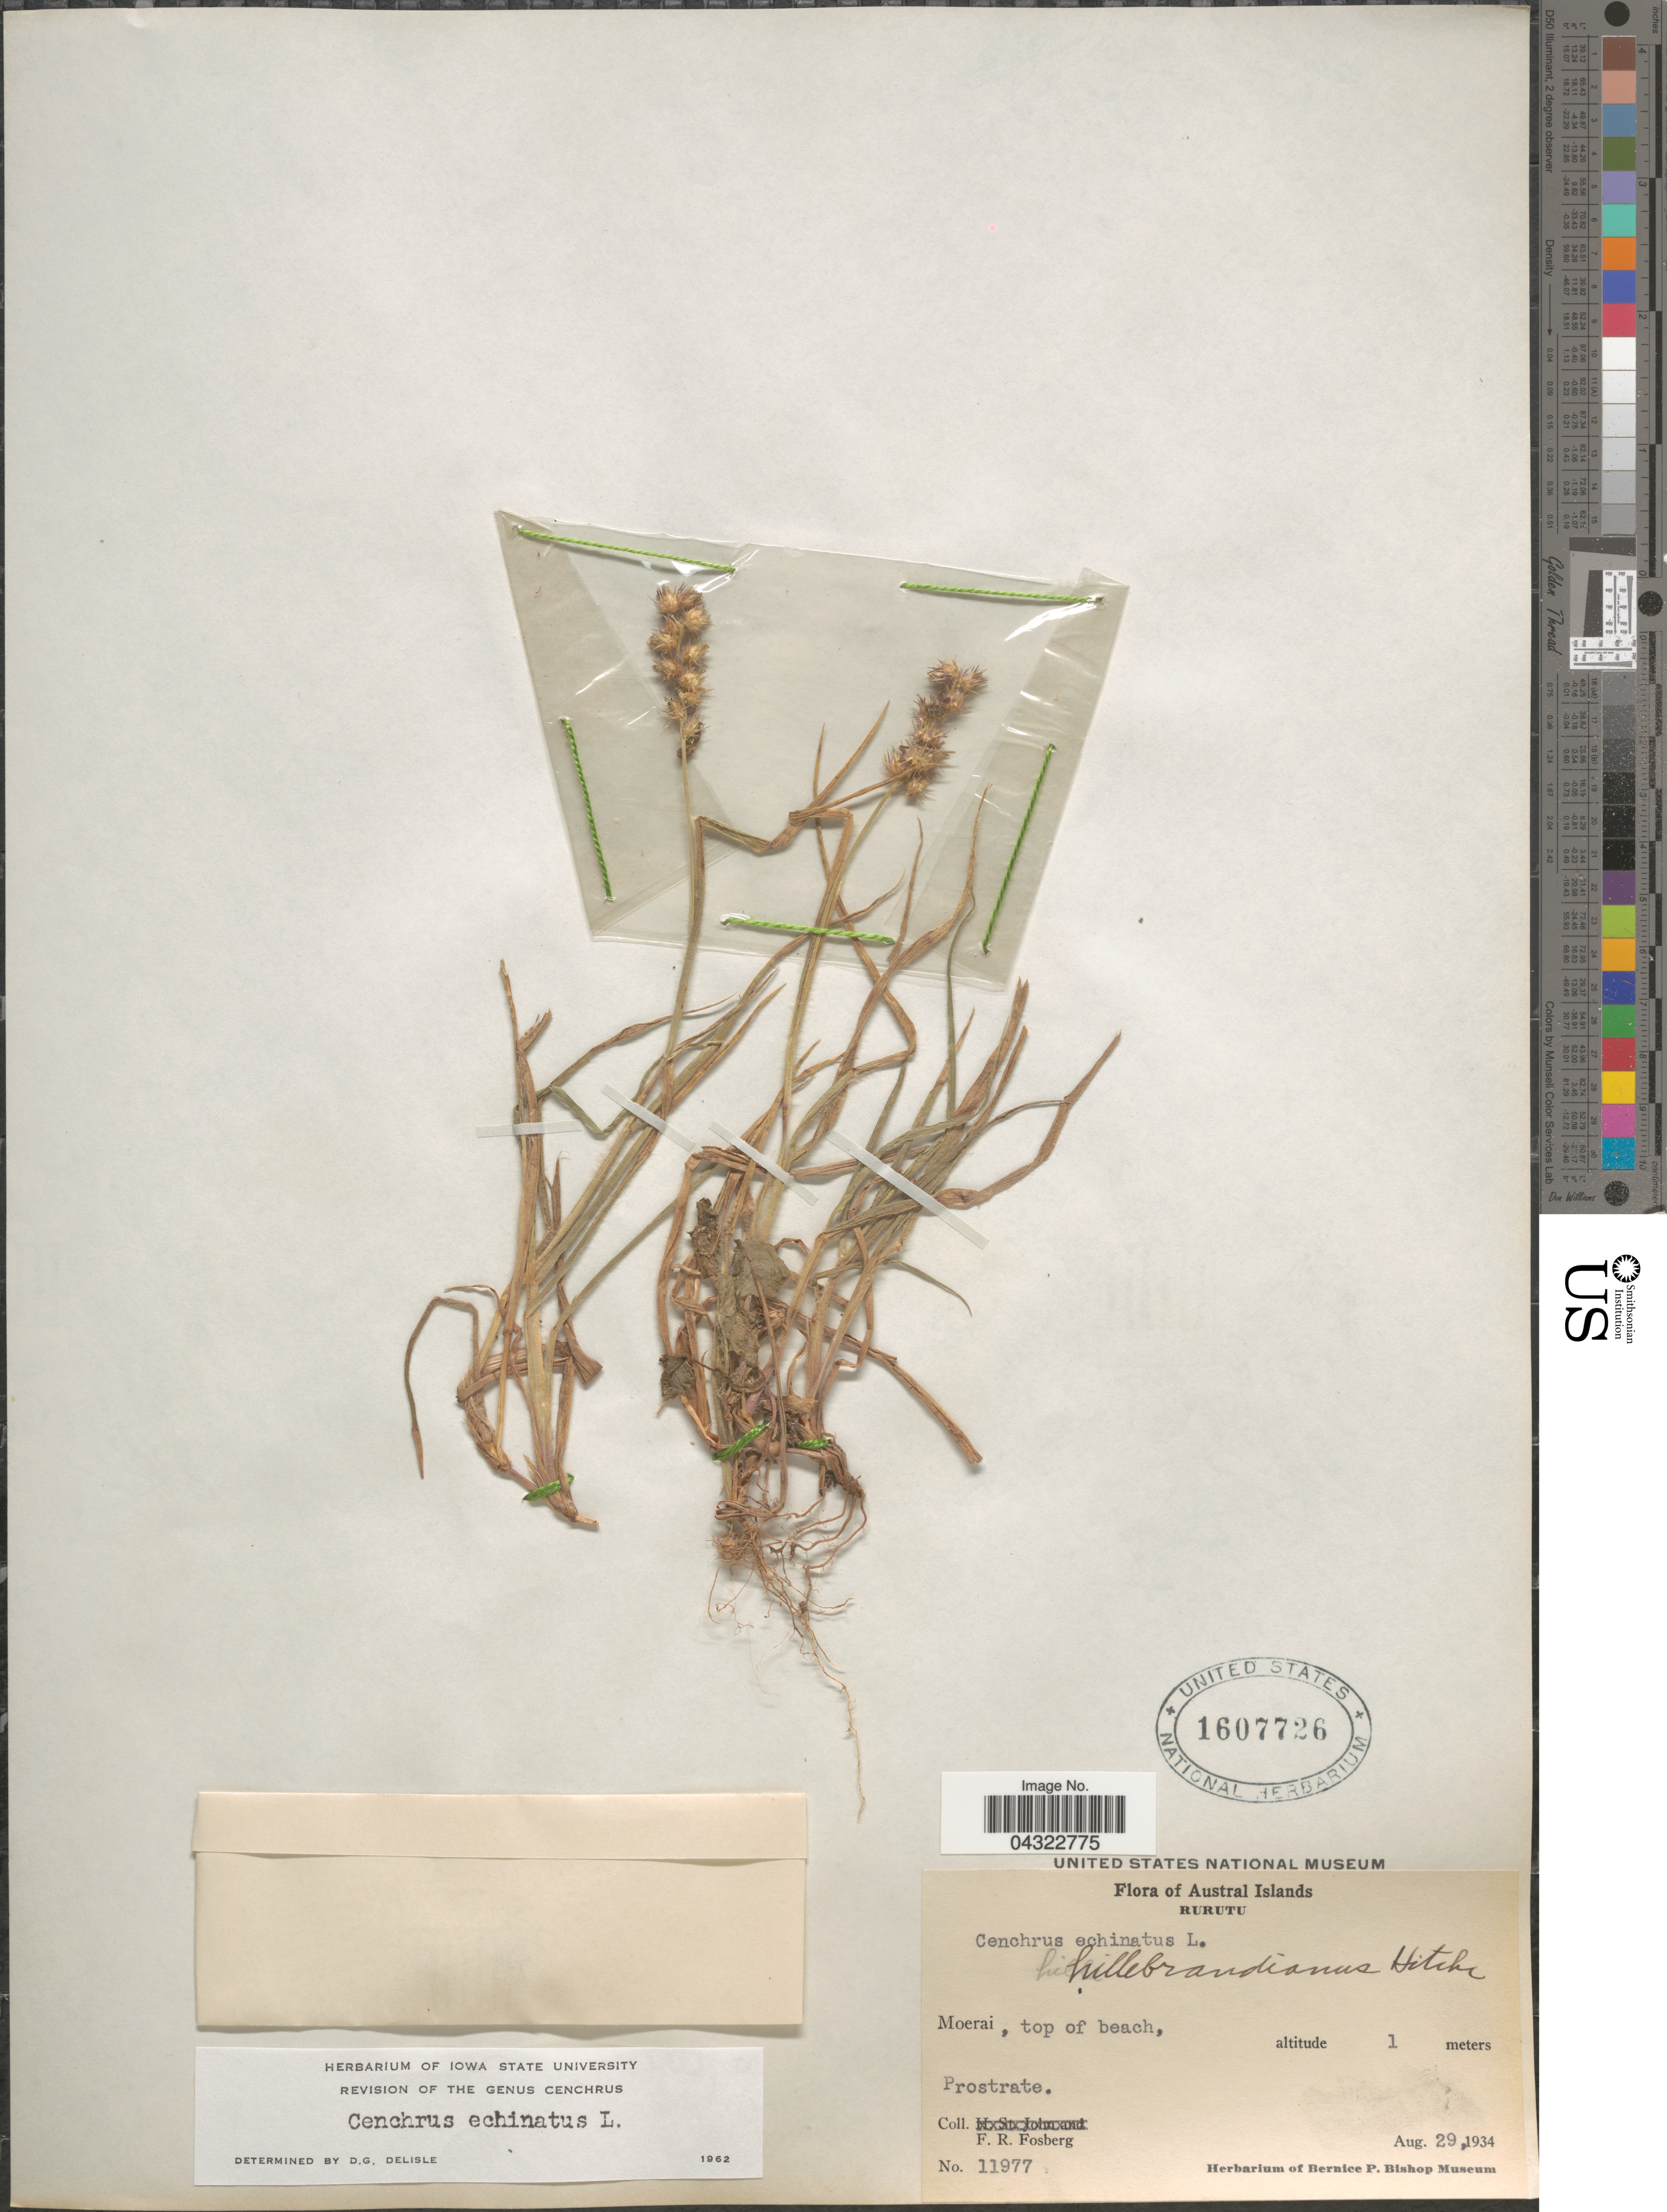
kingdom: Plantae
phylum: Tracheophyta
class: Liliopsida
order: Poales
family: Poaceae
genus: Cenchrus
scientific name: Cenchrus echinatus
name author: L.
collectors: F. R. Fosberg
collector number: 11977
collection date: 1934-08-29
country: French Polynesia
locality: Austral Islands. Rurutu. Moerai, top of beach.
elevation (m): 1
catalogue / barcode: US 1607726